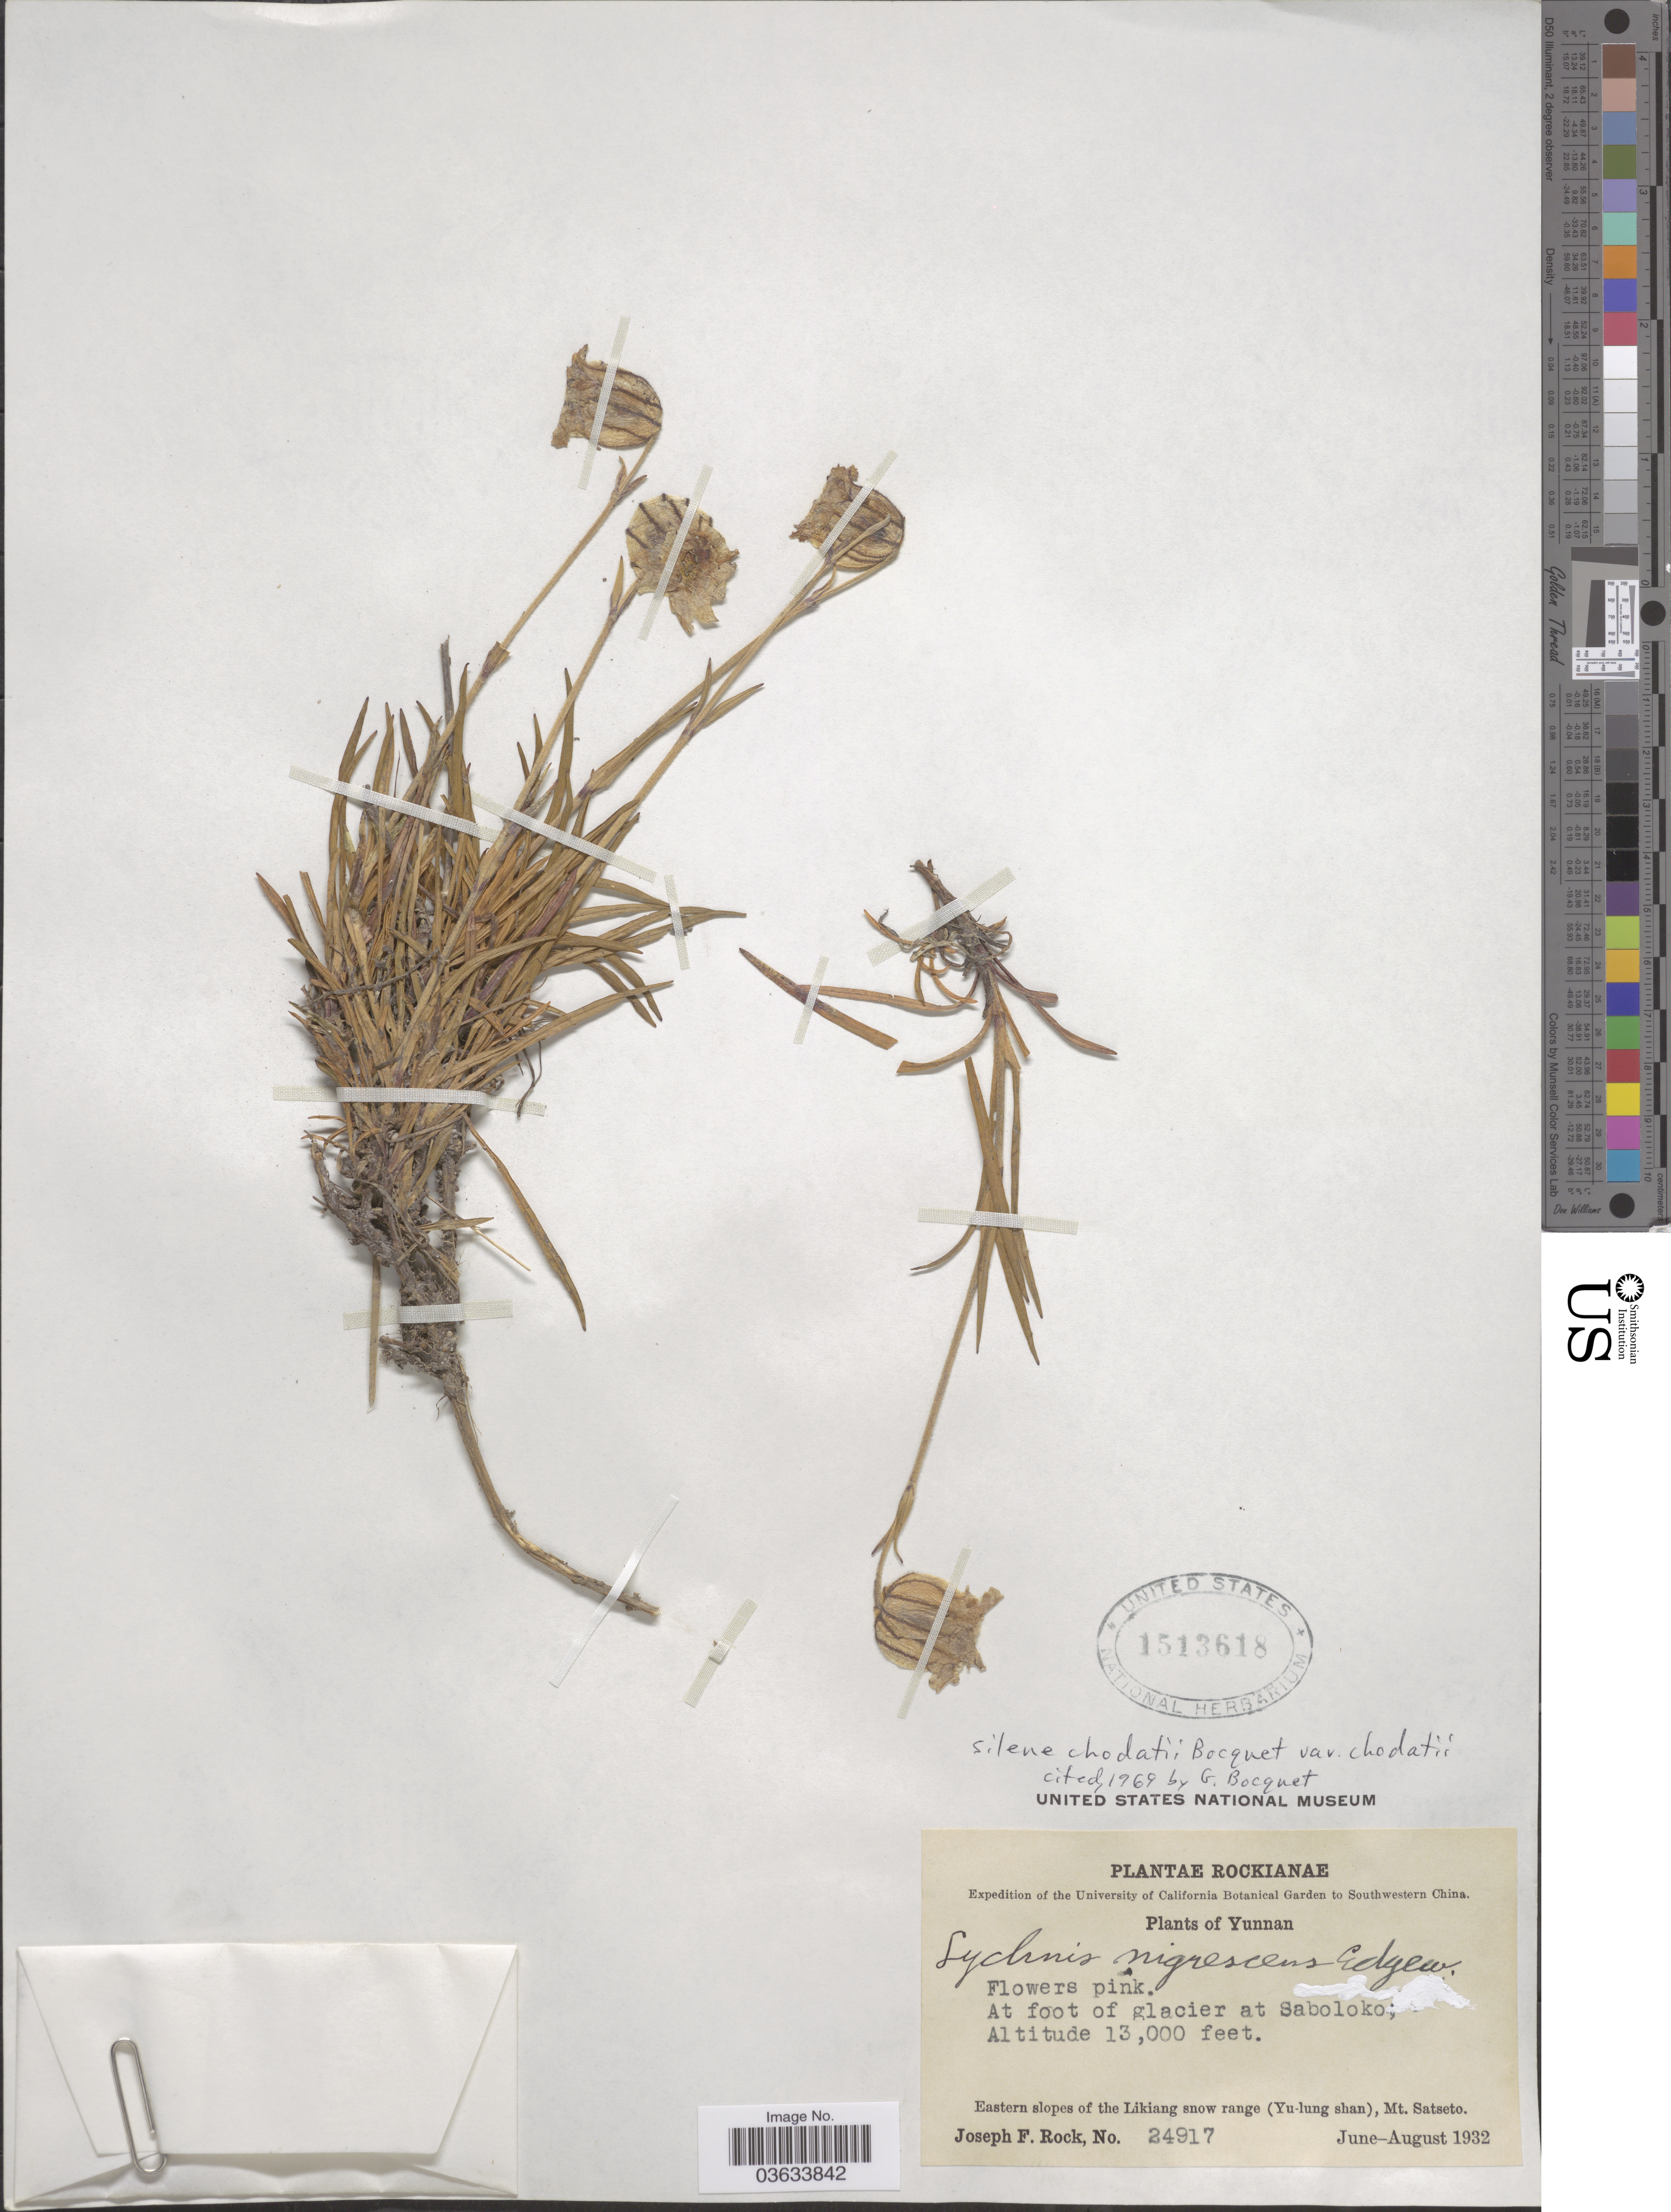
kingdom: Plantae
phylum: Tracheophyta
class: Magnoliopsida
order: Caryophyllales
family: Caryophyllaceae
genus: Silene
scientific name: Silene chodatii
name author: Bocquet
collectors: J. F. Rock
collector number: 24917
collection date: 1932-06/1932-08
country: China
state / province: Yunnan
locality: Southwestern China, At foot of glacier at Saboloko. Eastern slopes of the Likiang snow range (Yu-lung shan), Mt. Satseto.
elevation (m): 3962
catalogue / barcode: US 1513618